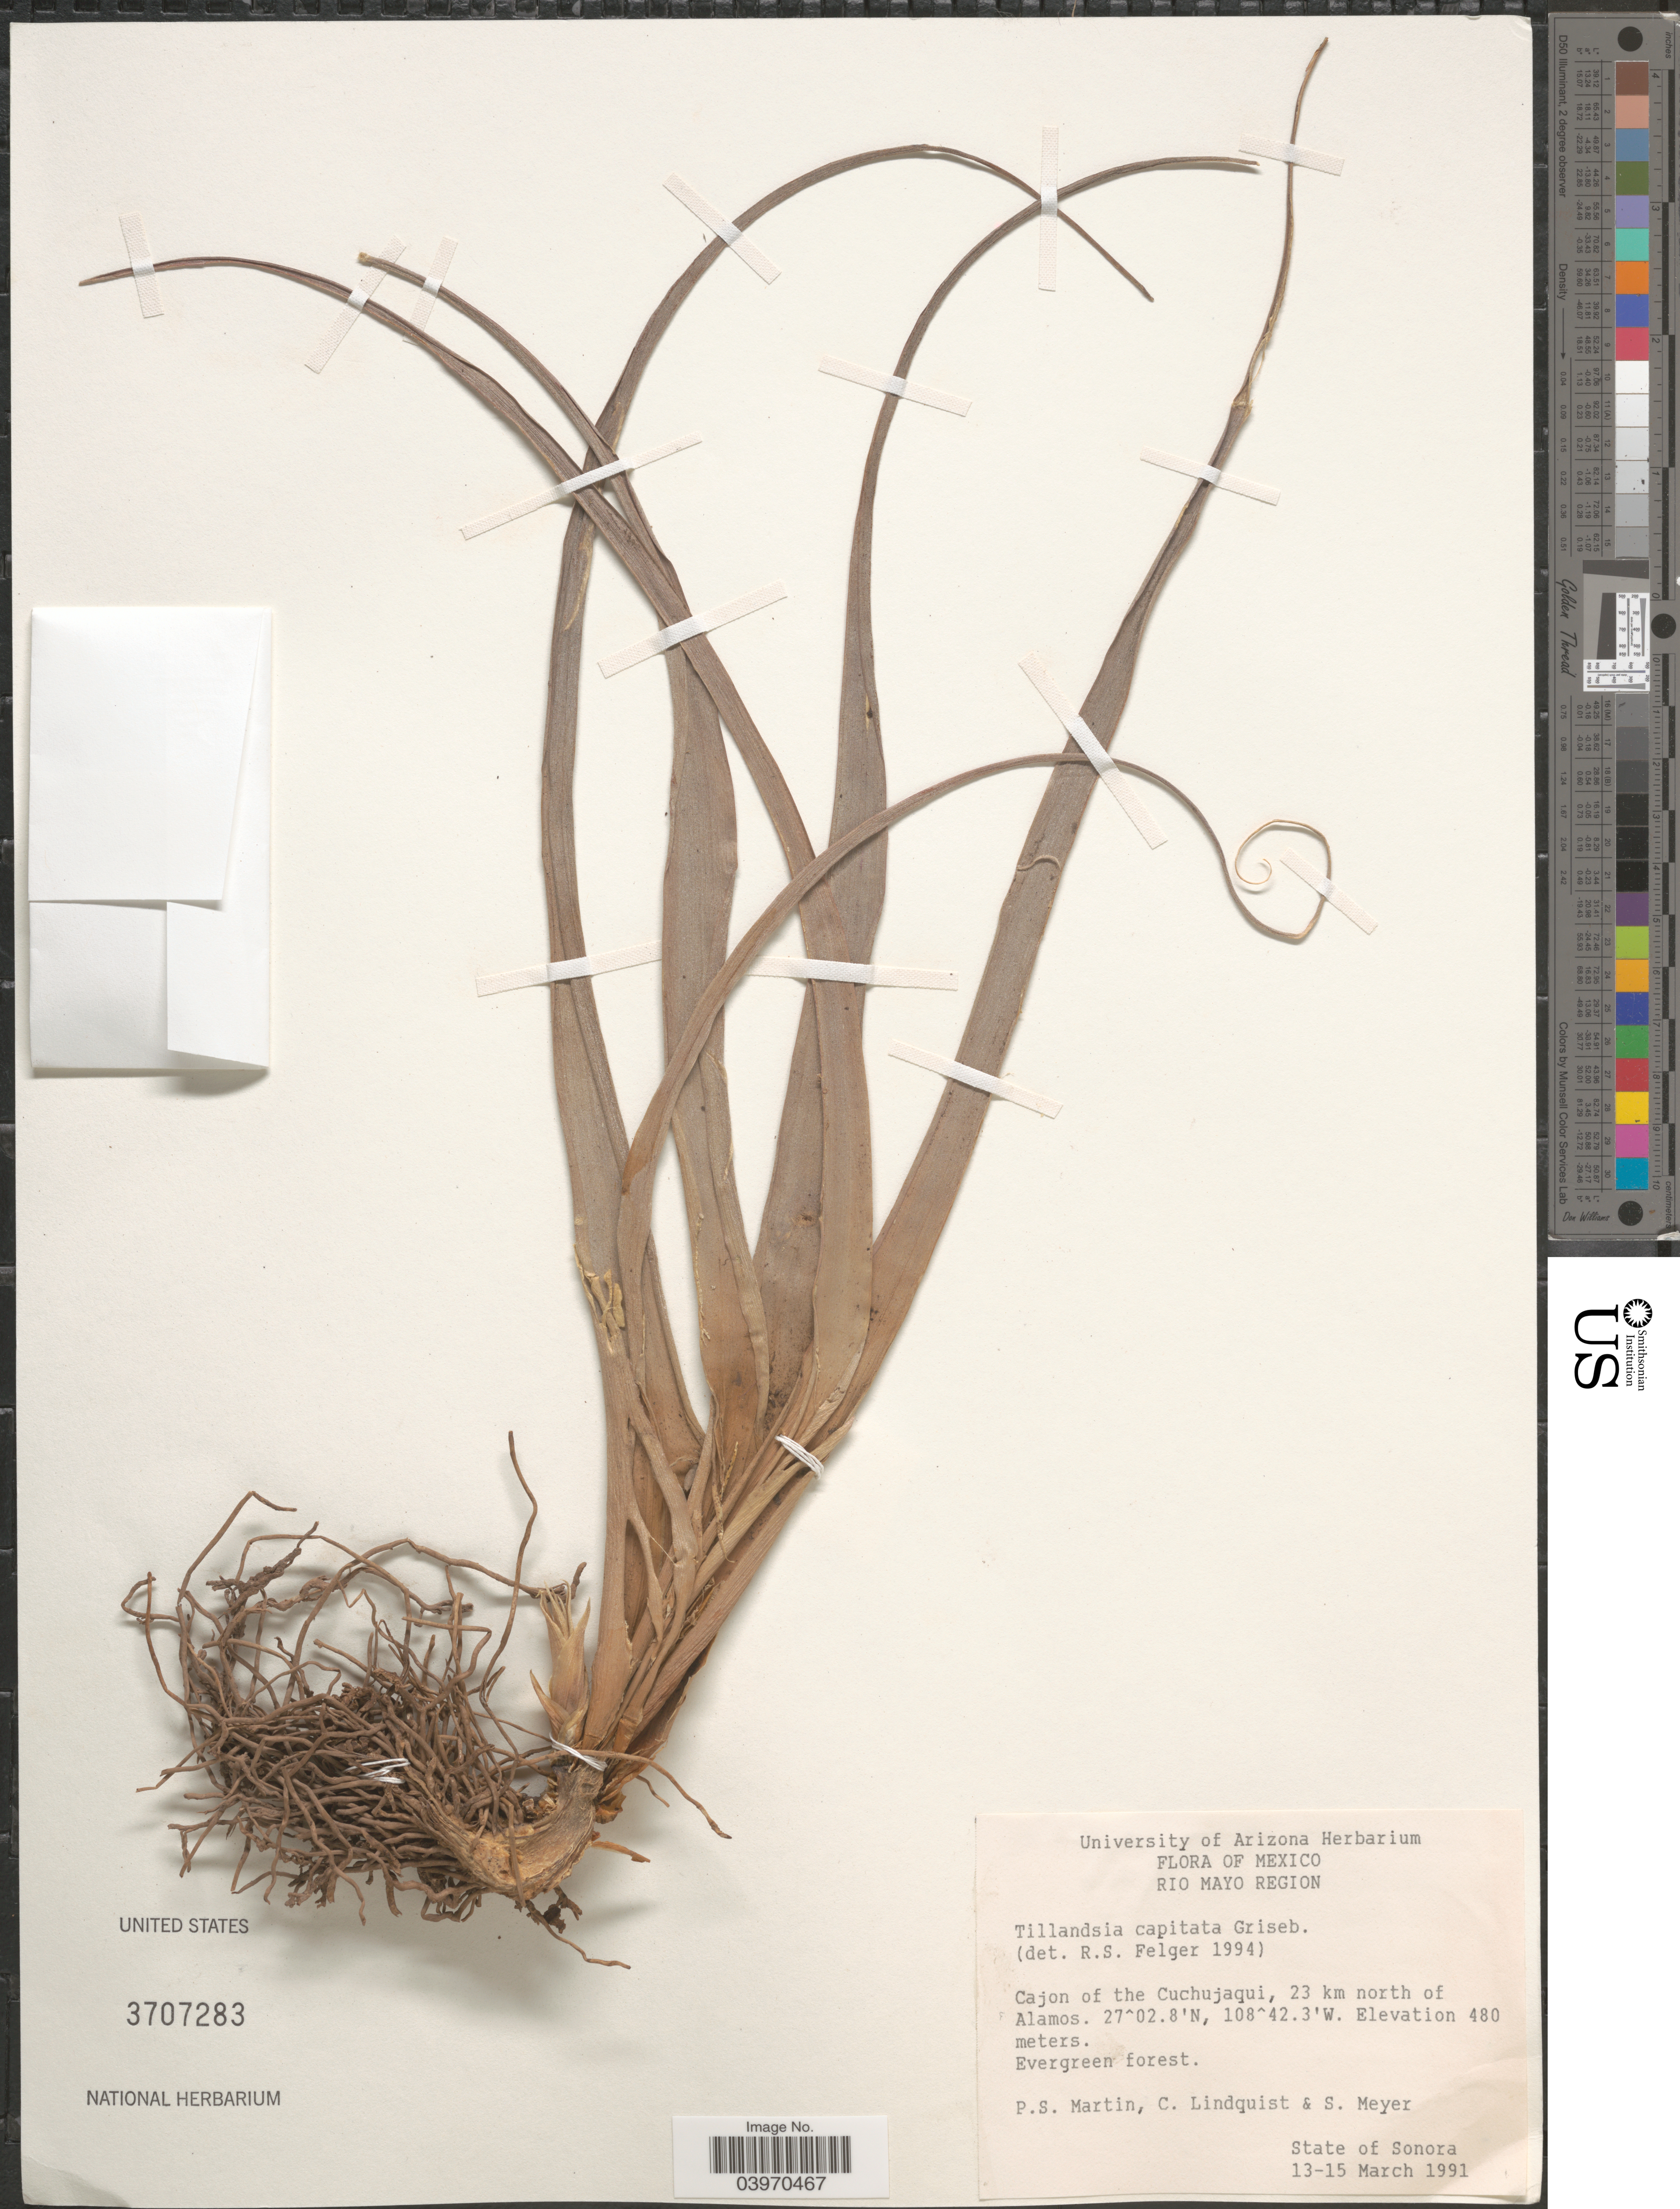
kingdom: Plantae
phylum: Tracheophyta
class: Liliopsida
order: Poales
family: Bromeliaceae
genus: Tillandsia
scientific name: Tillandsia capitata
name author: Griseb.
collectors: P. S. Martin, C. Lindquist & S. Meyer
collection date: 1991-03-13/1991-03-15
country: Mexico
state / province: Sonora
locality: Rio Mayo Region. Cajon of the Cuchujaqui, 23 km north of Alamos.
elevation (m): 480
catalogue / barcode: US 3707283